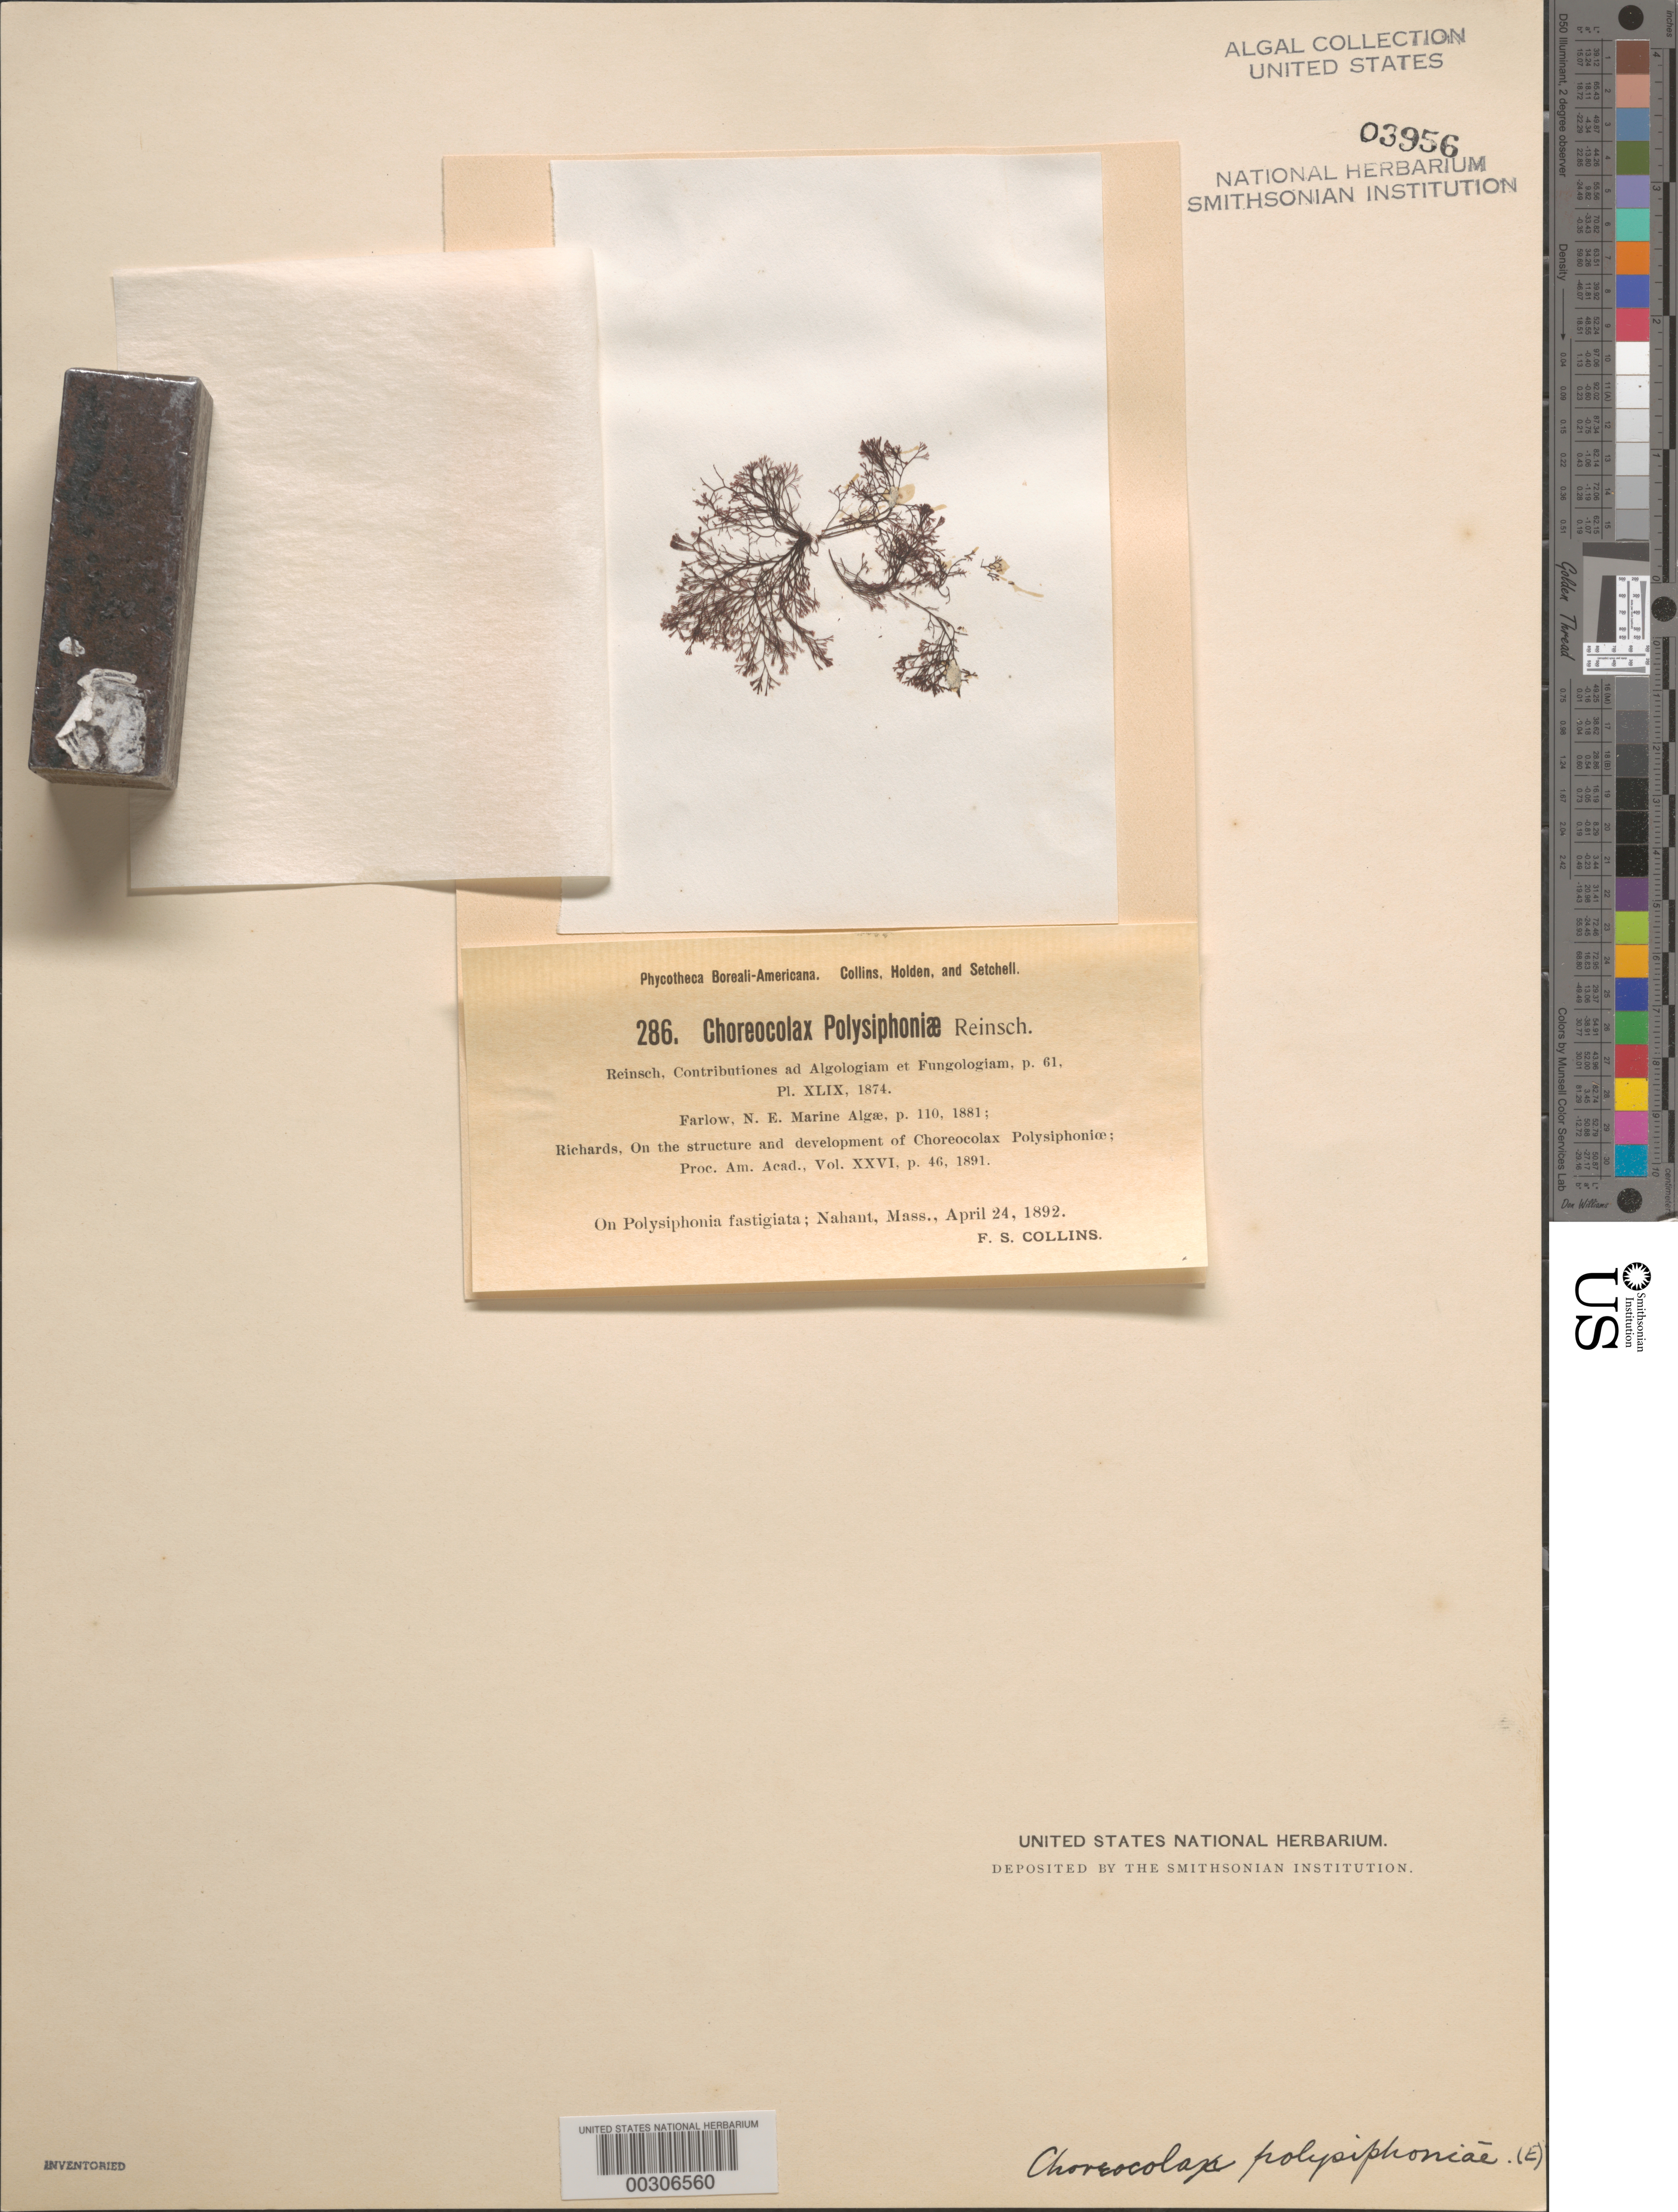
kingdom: Plantae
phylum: Rhodophyta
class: Florideophyceae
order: Gigartinales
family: Choreocolacaceae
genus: Choreocolax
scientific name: Choreocolax polysiphoniae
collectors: F. Collins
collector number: PB-A 286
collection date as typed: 24 Apr 1892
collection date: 1892-04-24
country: United States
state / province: Massachusetts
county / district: Essex County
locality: Nahant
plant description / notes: Collins, Holden & Setchell, Phycotheca Boreali-Americana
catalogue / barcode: US 3956